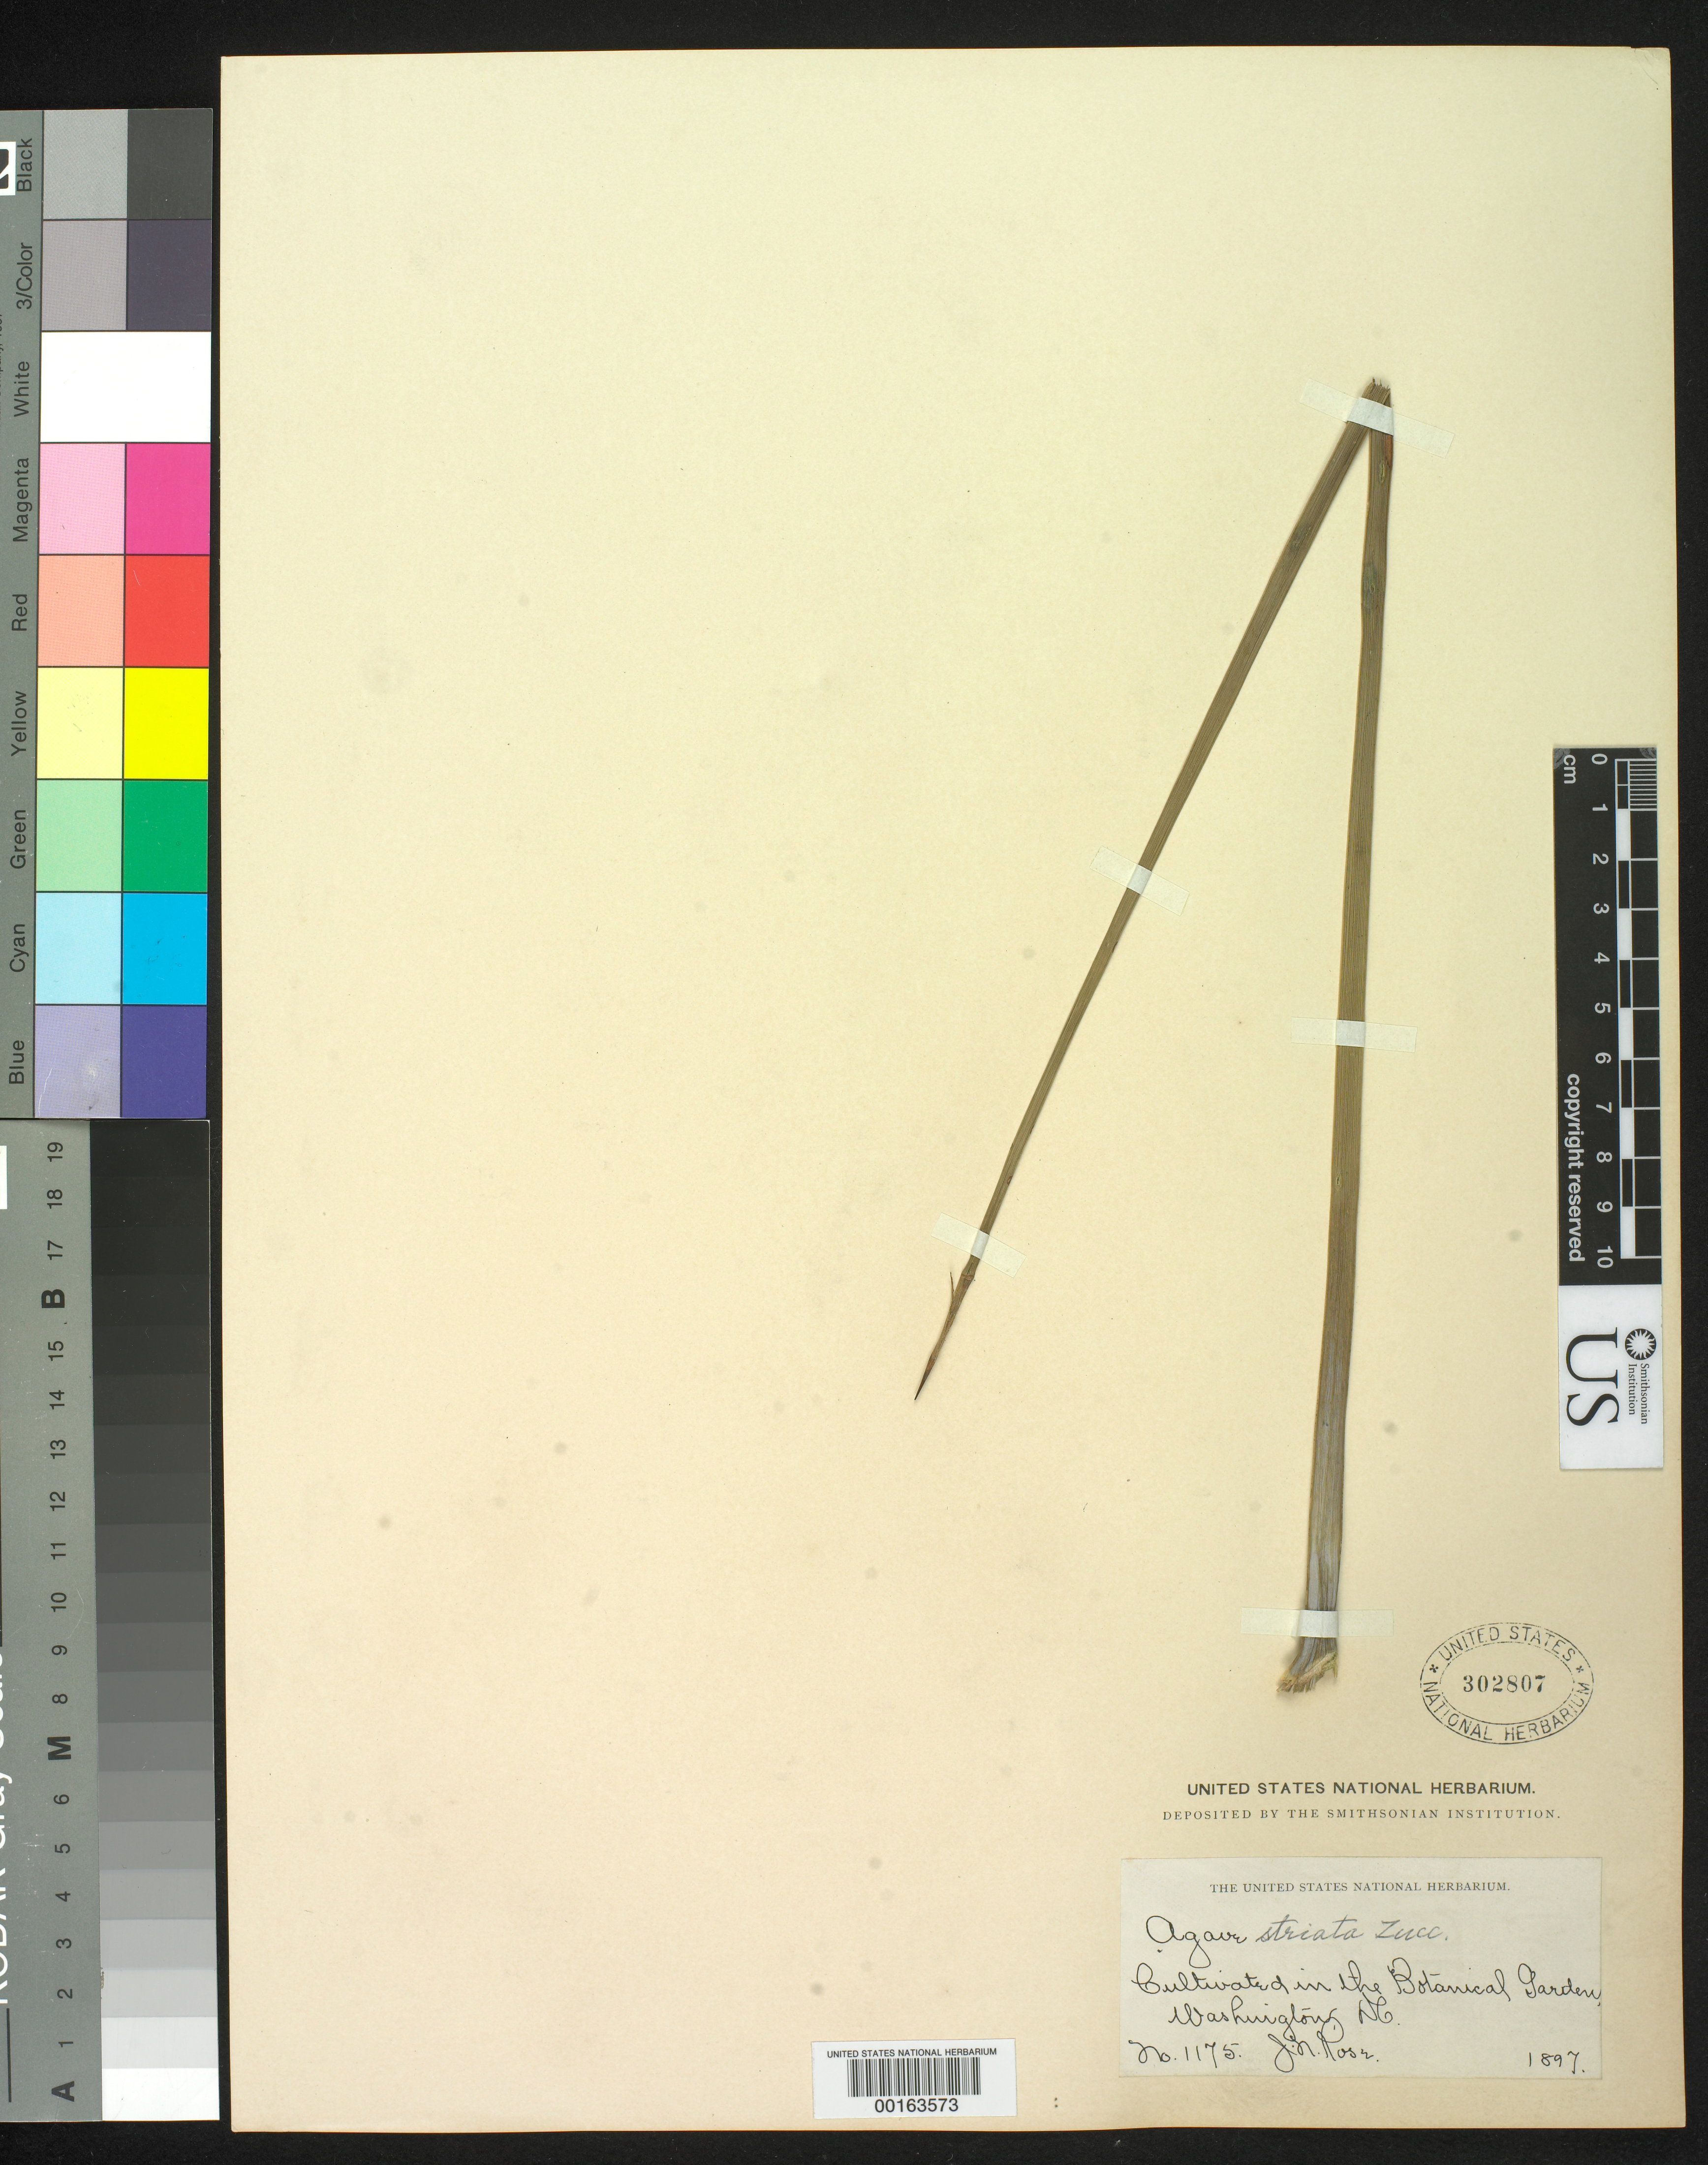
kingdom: Plantae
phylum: Tracheophyta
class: Liliopsida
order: Asparagales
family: Asparagaceae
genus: Agave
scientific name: Agave striata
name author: Zucc.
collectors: J. N. Rose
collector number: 1175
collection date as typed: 1897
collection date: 1897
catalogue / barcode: US 302807